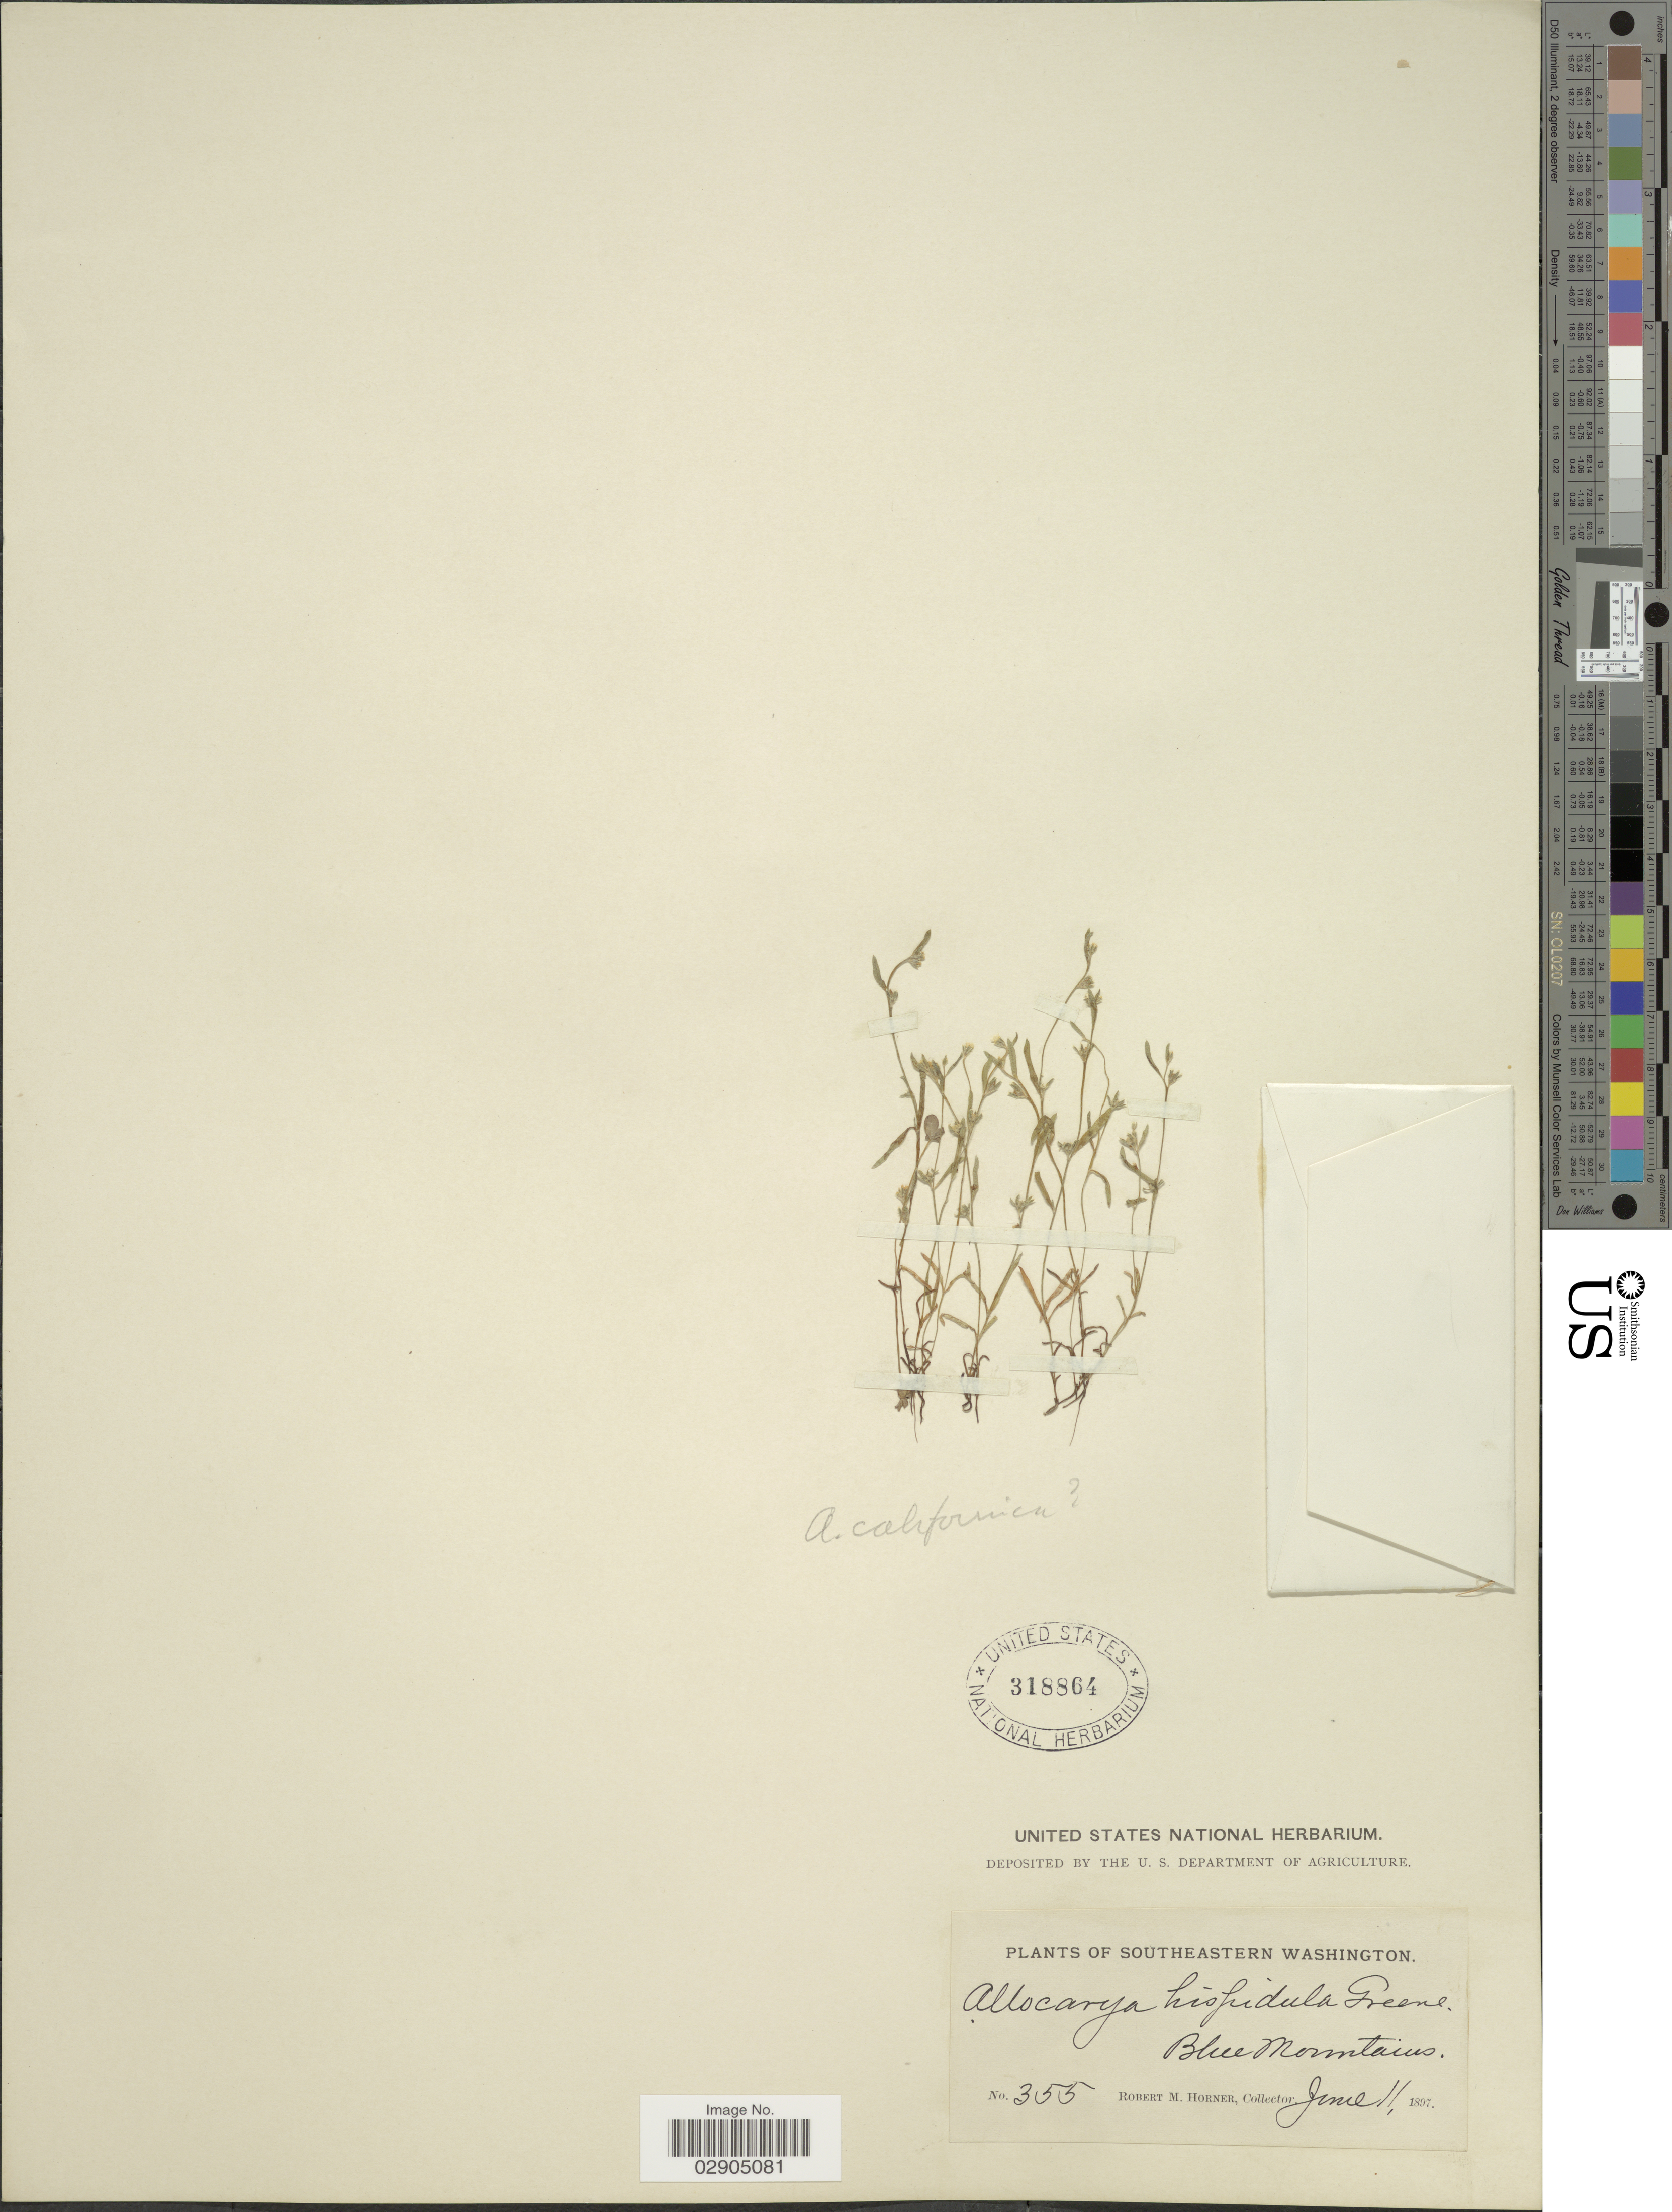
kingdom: Plantae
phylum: Tracheophyta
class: Magnoliopsida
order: Boraginales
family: Boraginaceae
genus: Allocarya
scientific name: Allocarya californica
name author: (Fisch. & C.A. Mey.) Greene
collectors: R. Horner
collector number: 355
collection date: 1897-06-11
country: United States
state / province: Washington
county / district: Clallam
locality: Southeastern Washington. Blue Mountains.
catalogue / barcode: US 318864